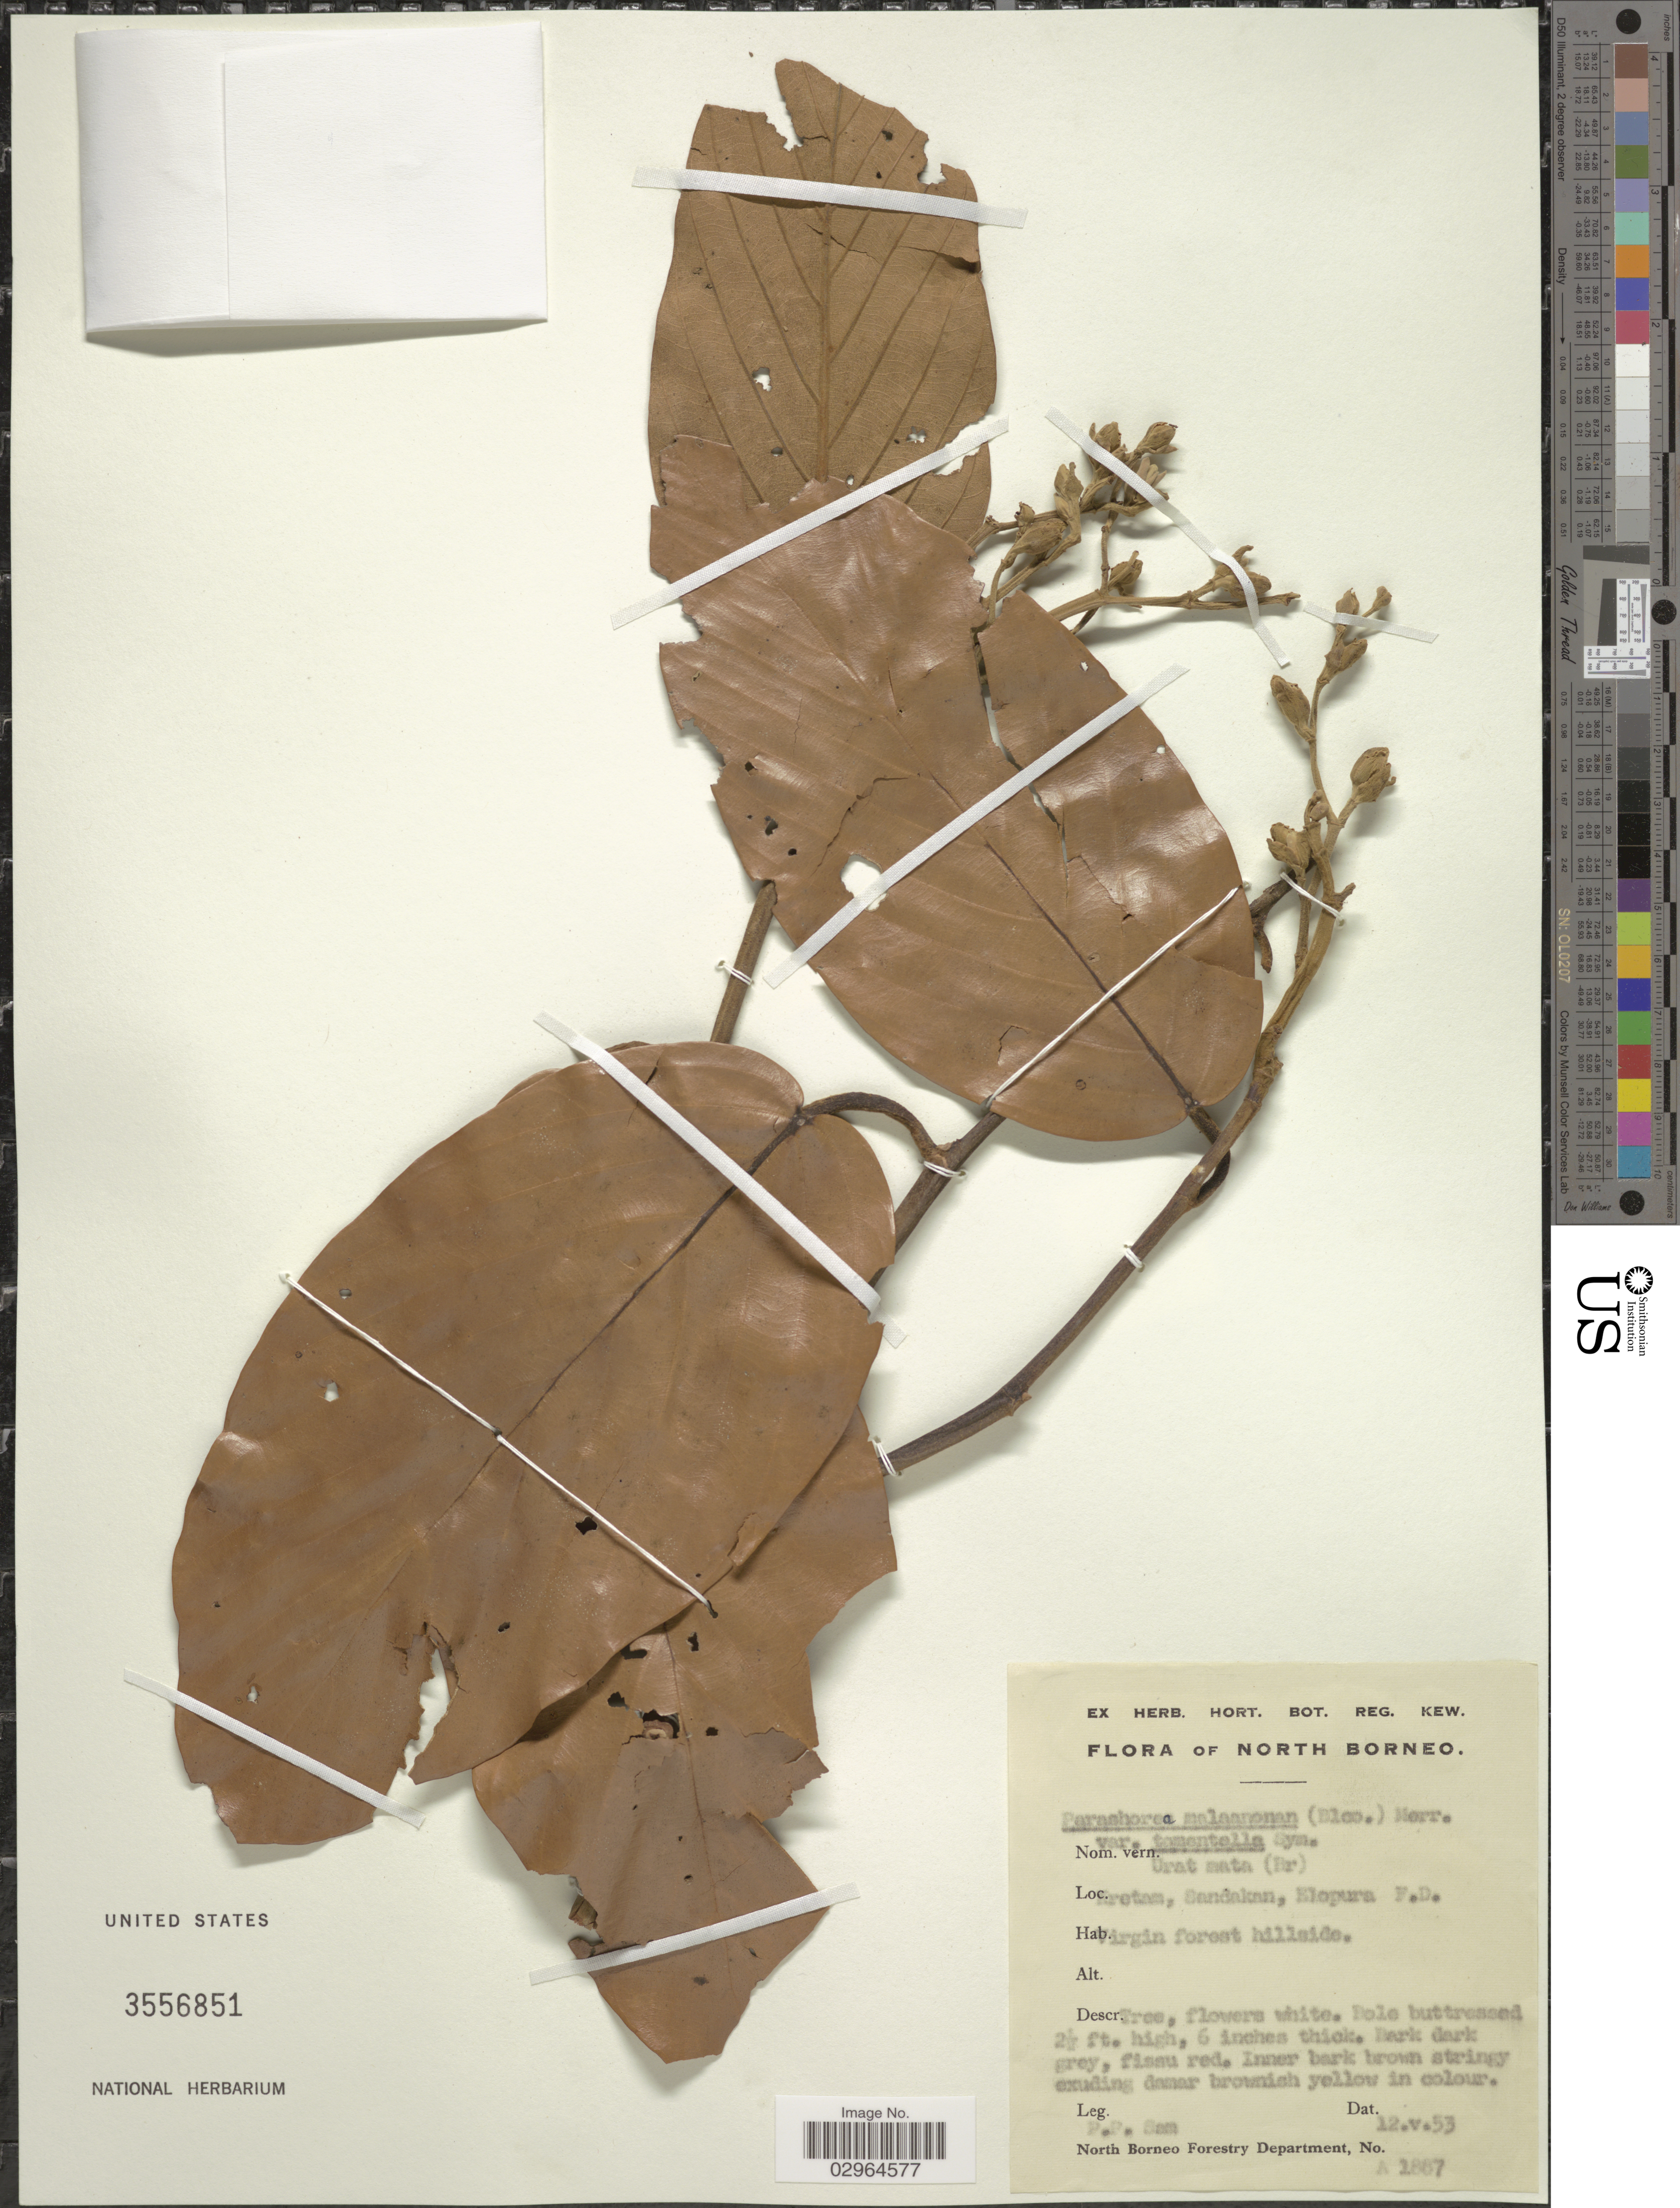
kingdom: Plantae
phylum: Tracheophyta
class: Magnoliopsida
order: Malvales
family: Dipterocarpaceae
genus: Parashorea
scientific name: Parashorea malaanonan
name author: (Blanco) Merr.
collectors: P.P. Sam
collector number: A1887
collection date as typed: Transcribed d/m/y: 12/5/53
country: Malaysia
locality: North Borneo, Kretam, Sandakan, Elopura, F.D.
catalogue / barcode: US 3556851